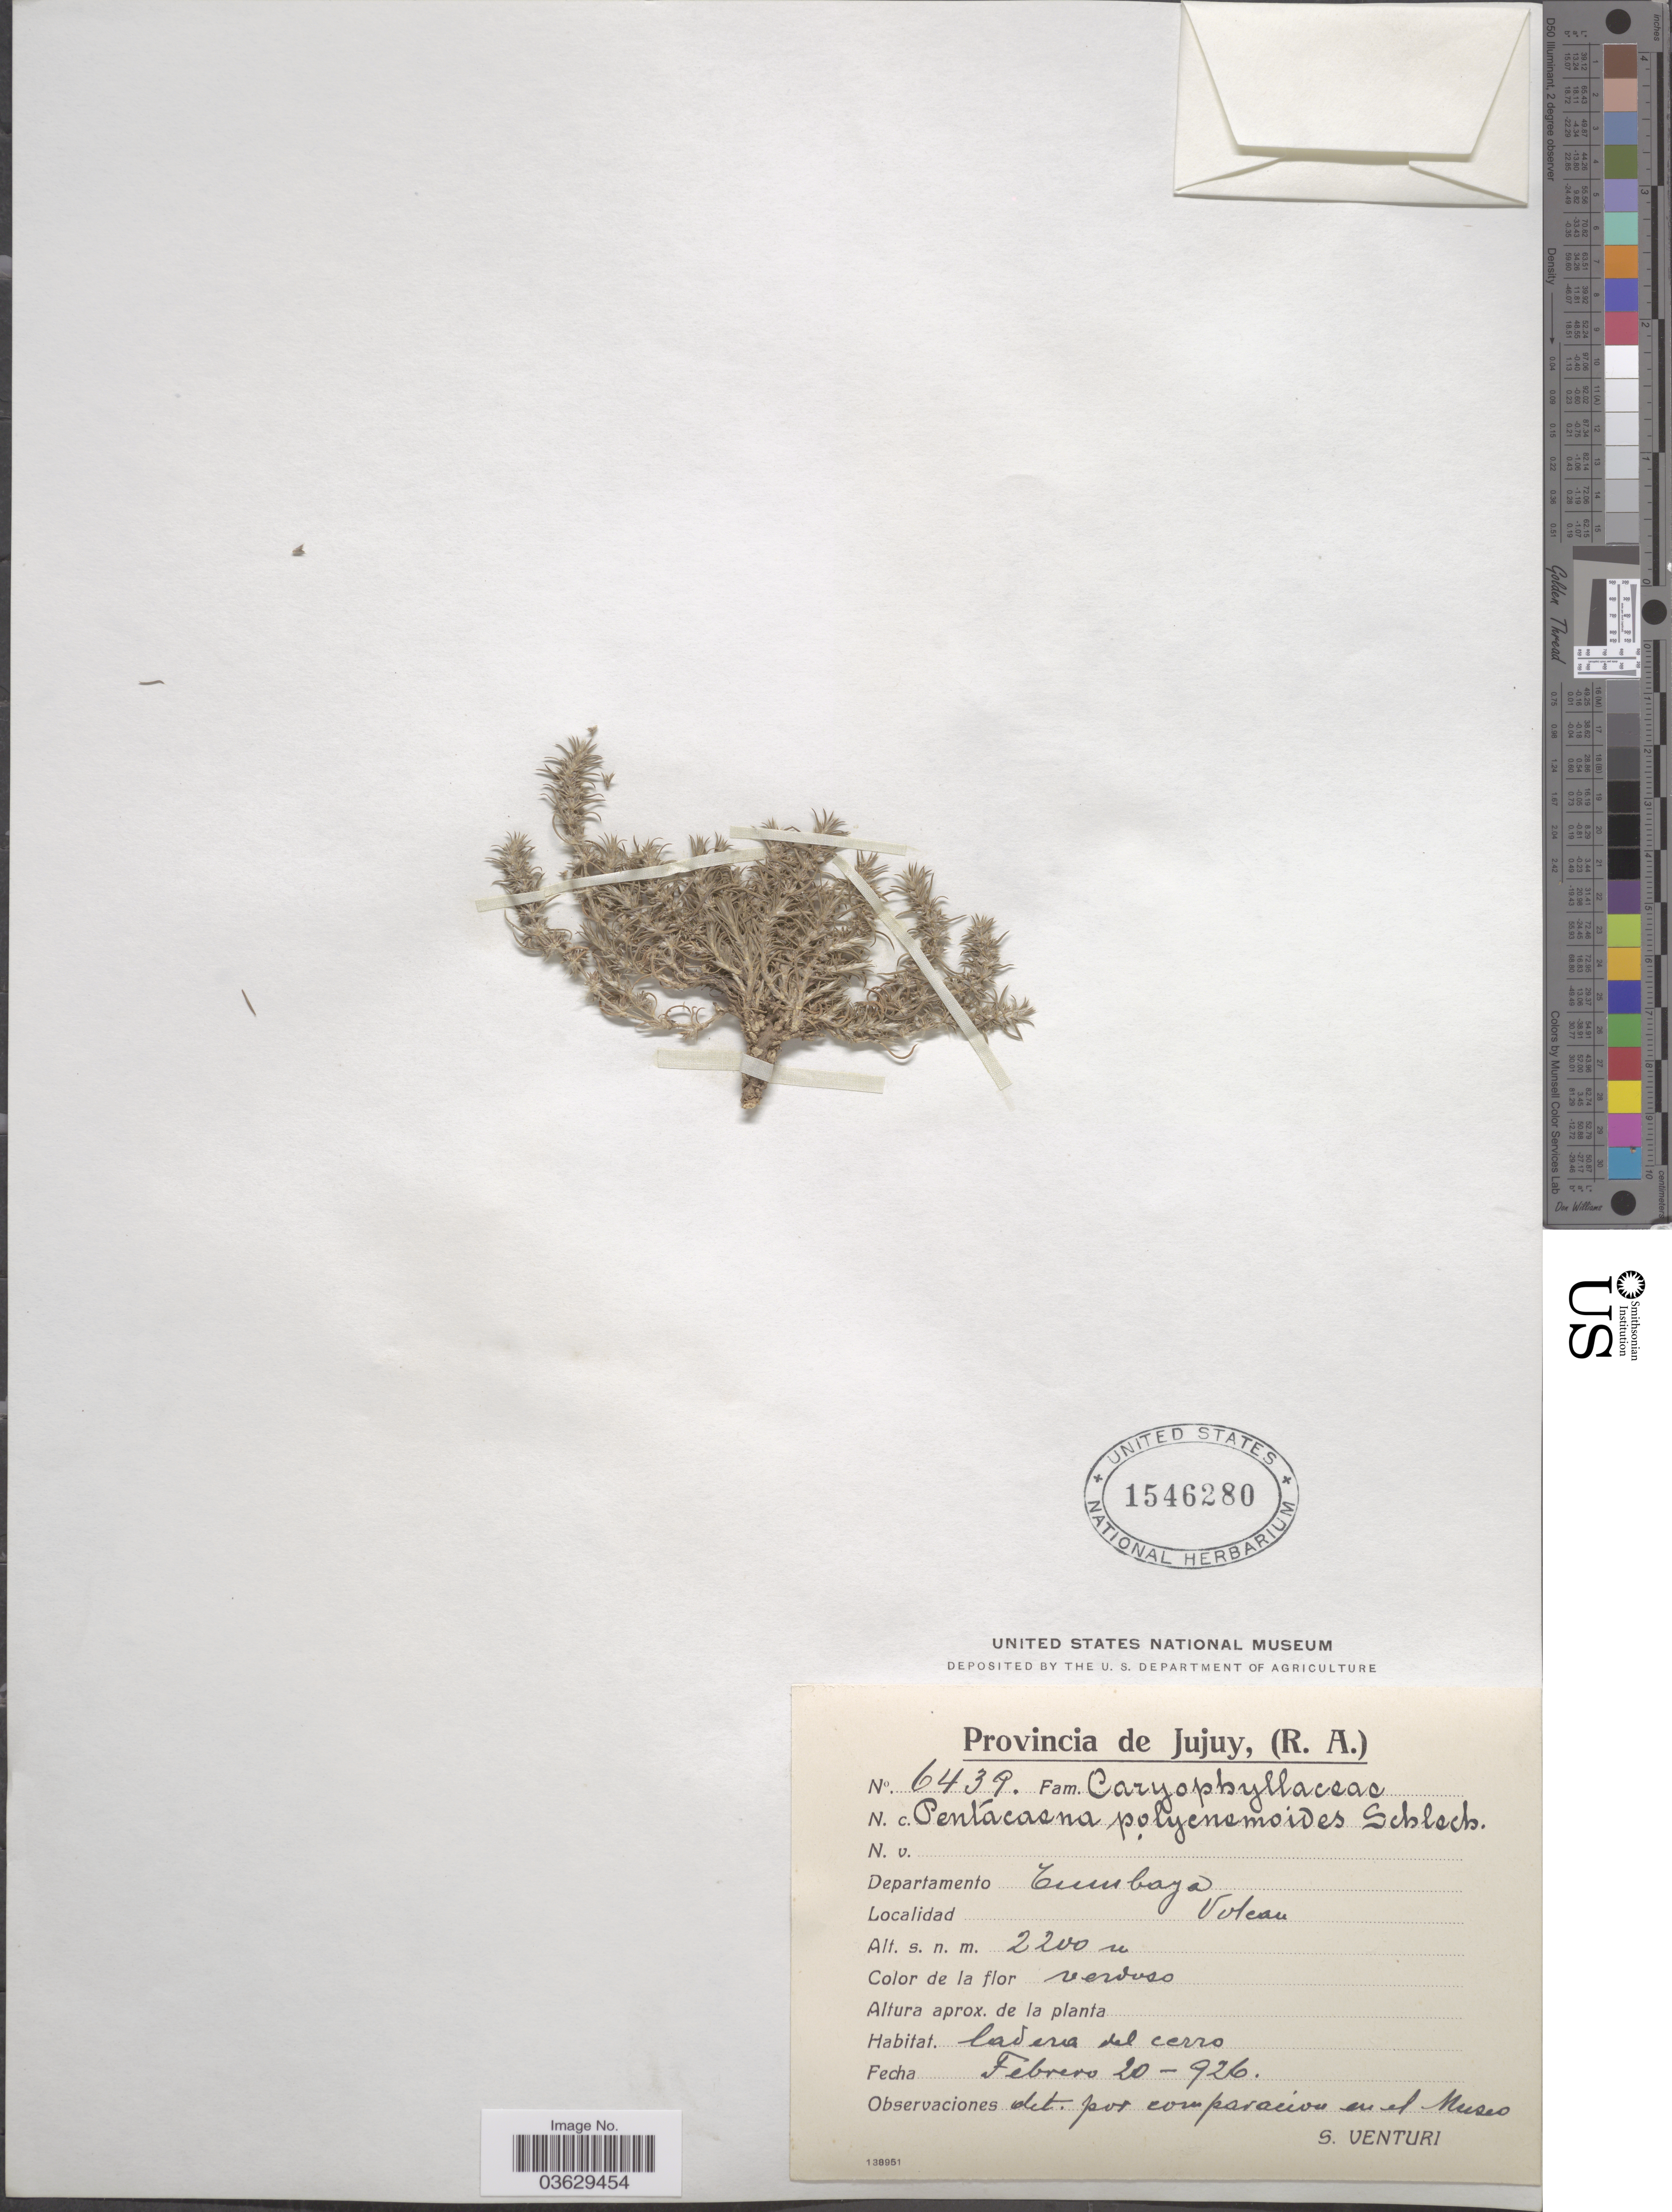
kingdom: Plantae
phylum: Tracheophyta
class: Magnoliopsida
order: Caryophyllales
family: Caryophyllaceae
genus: Cardionema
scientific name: Cardionema ramosissimum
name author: (Weinm.) A. Nelson & J.F. Macbr.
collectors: S. Venturi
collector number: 6439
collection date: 1926-02-20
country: Argentina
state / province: Jujuy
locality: Departamento Tumbaya. Volcan.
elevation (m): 2200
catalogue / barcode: US 1546280